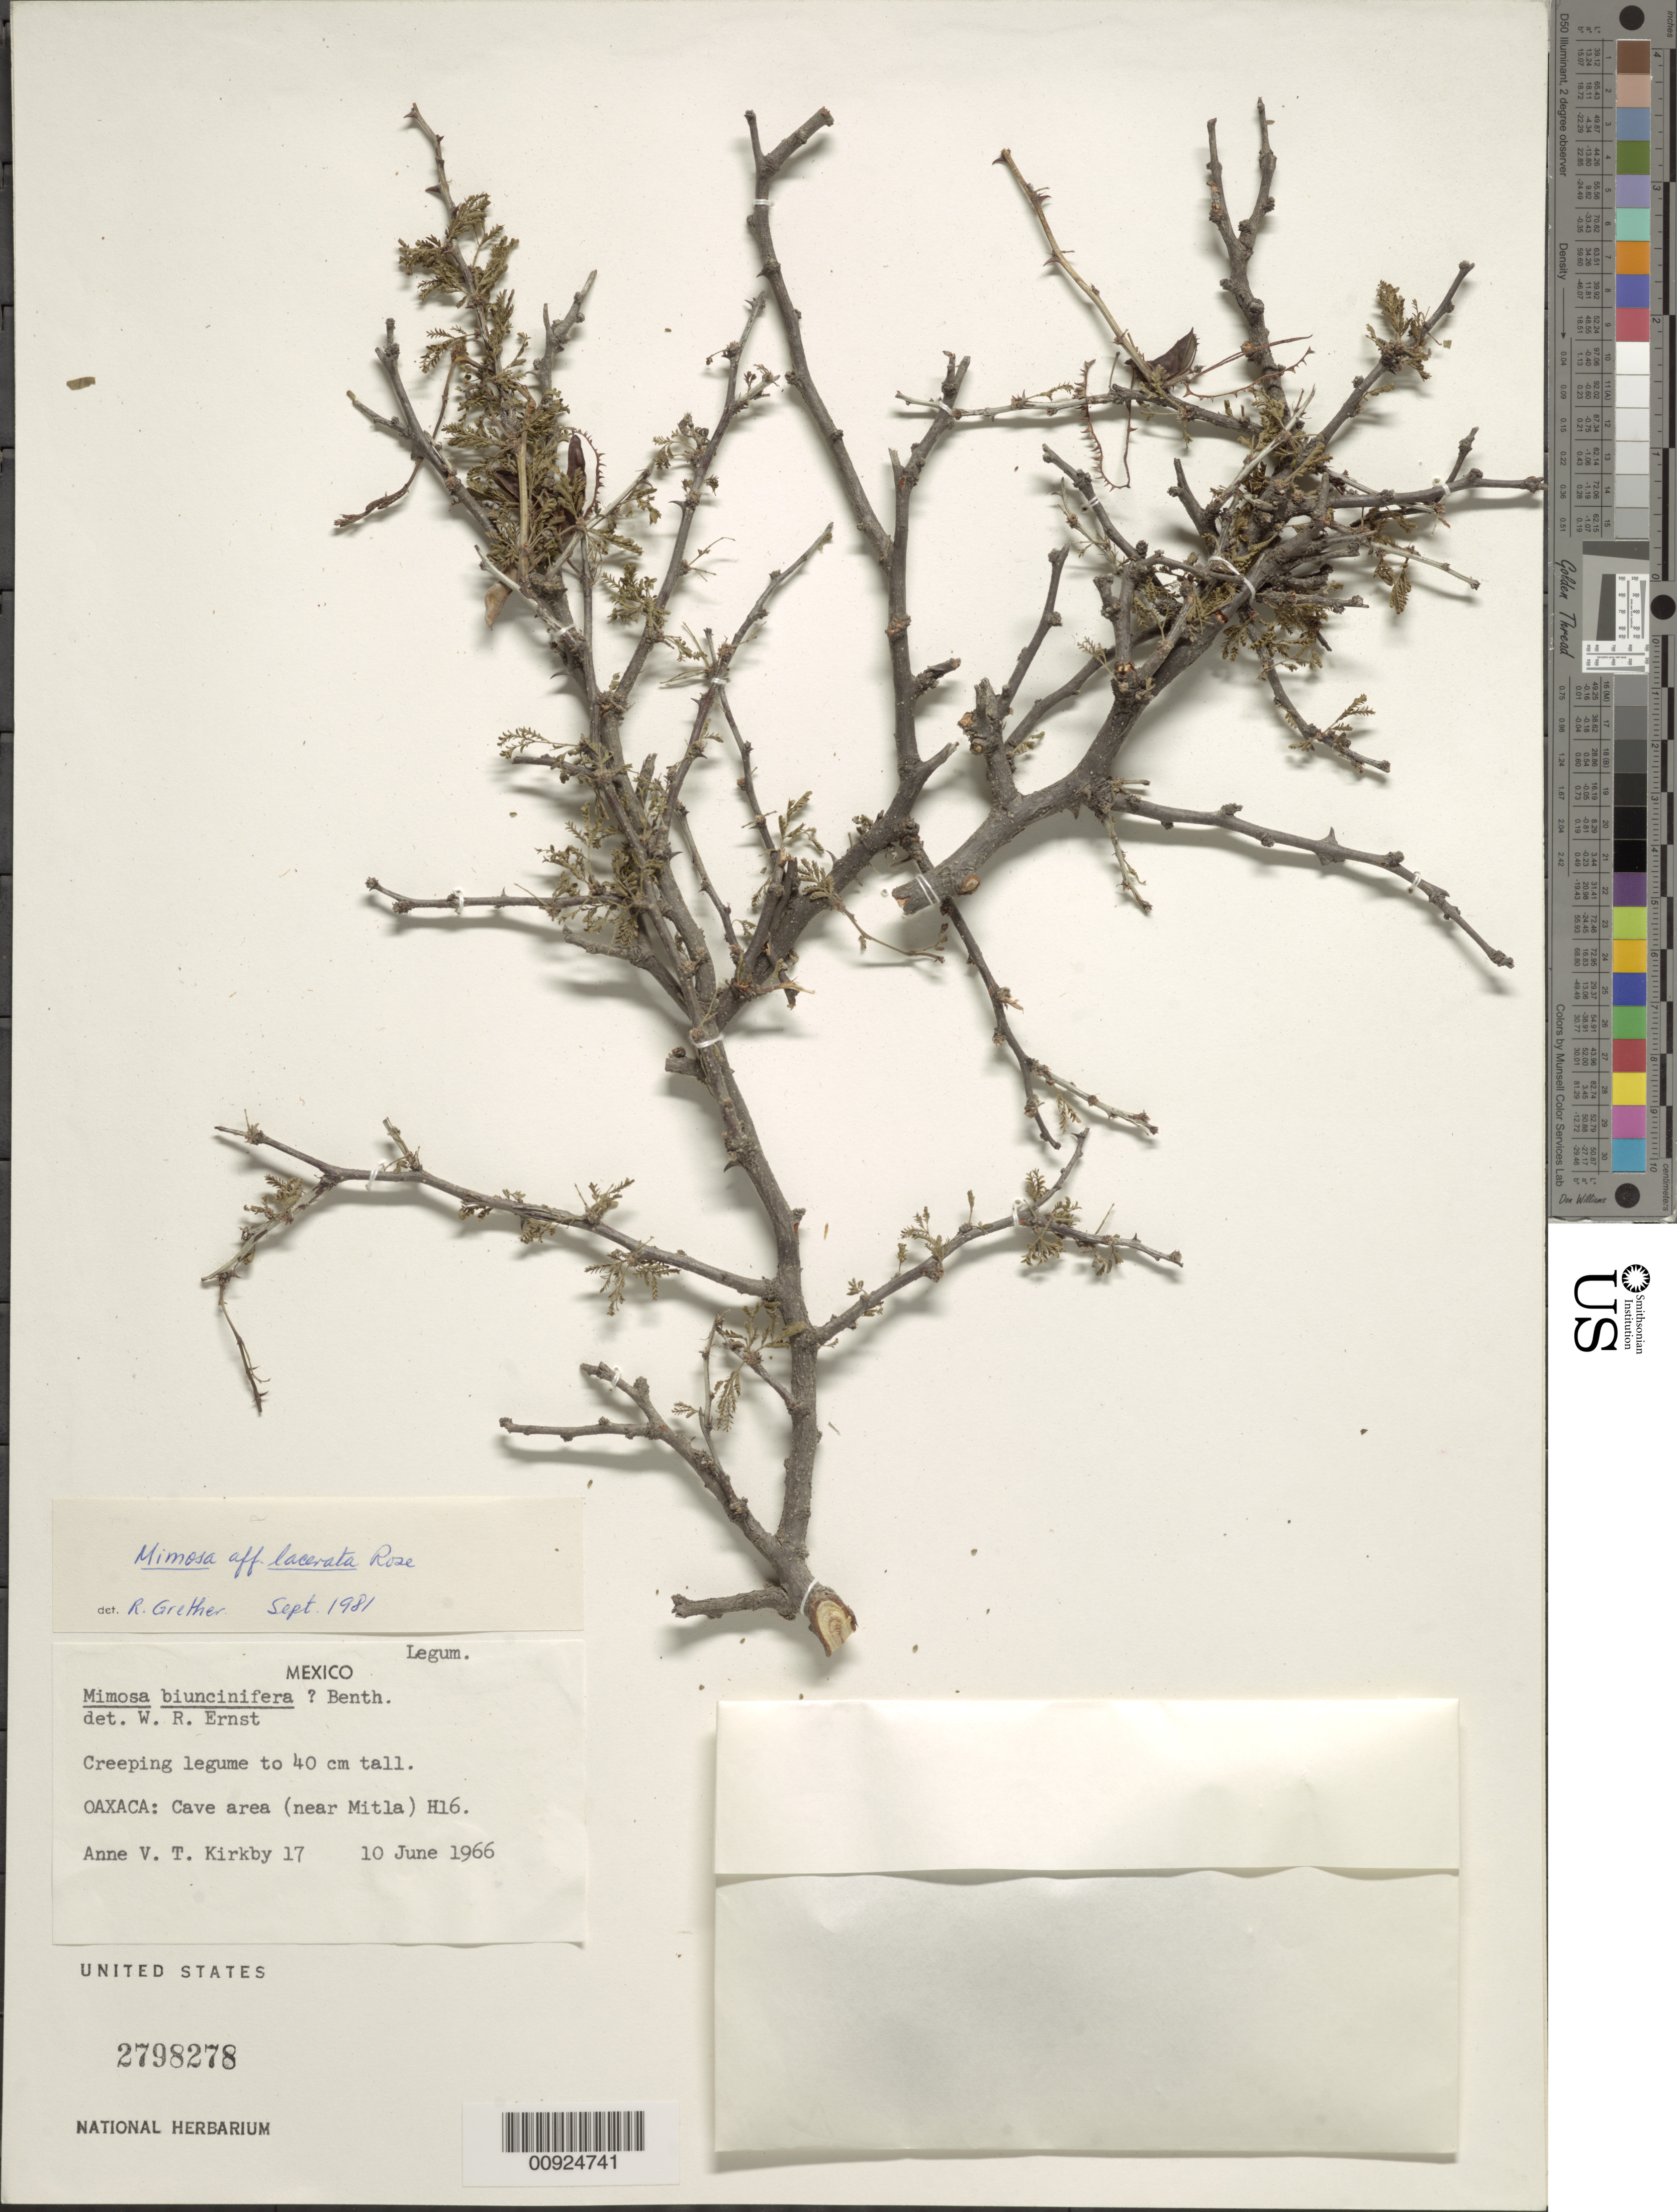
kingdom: Plantae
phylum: Tracheophyta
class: Magnoliopsida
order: Fabales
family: Fabaceae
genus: Mimosa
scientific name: Mimosa lacerata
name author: Rose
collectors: A. Kirkby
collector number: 17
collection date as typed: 10 Jun 1966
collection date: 1966-06-10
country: Mexico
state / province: Oaxaca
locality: Oaxaca: Cave area (near Mitla) H16.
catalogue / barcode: US 2798278